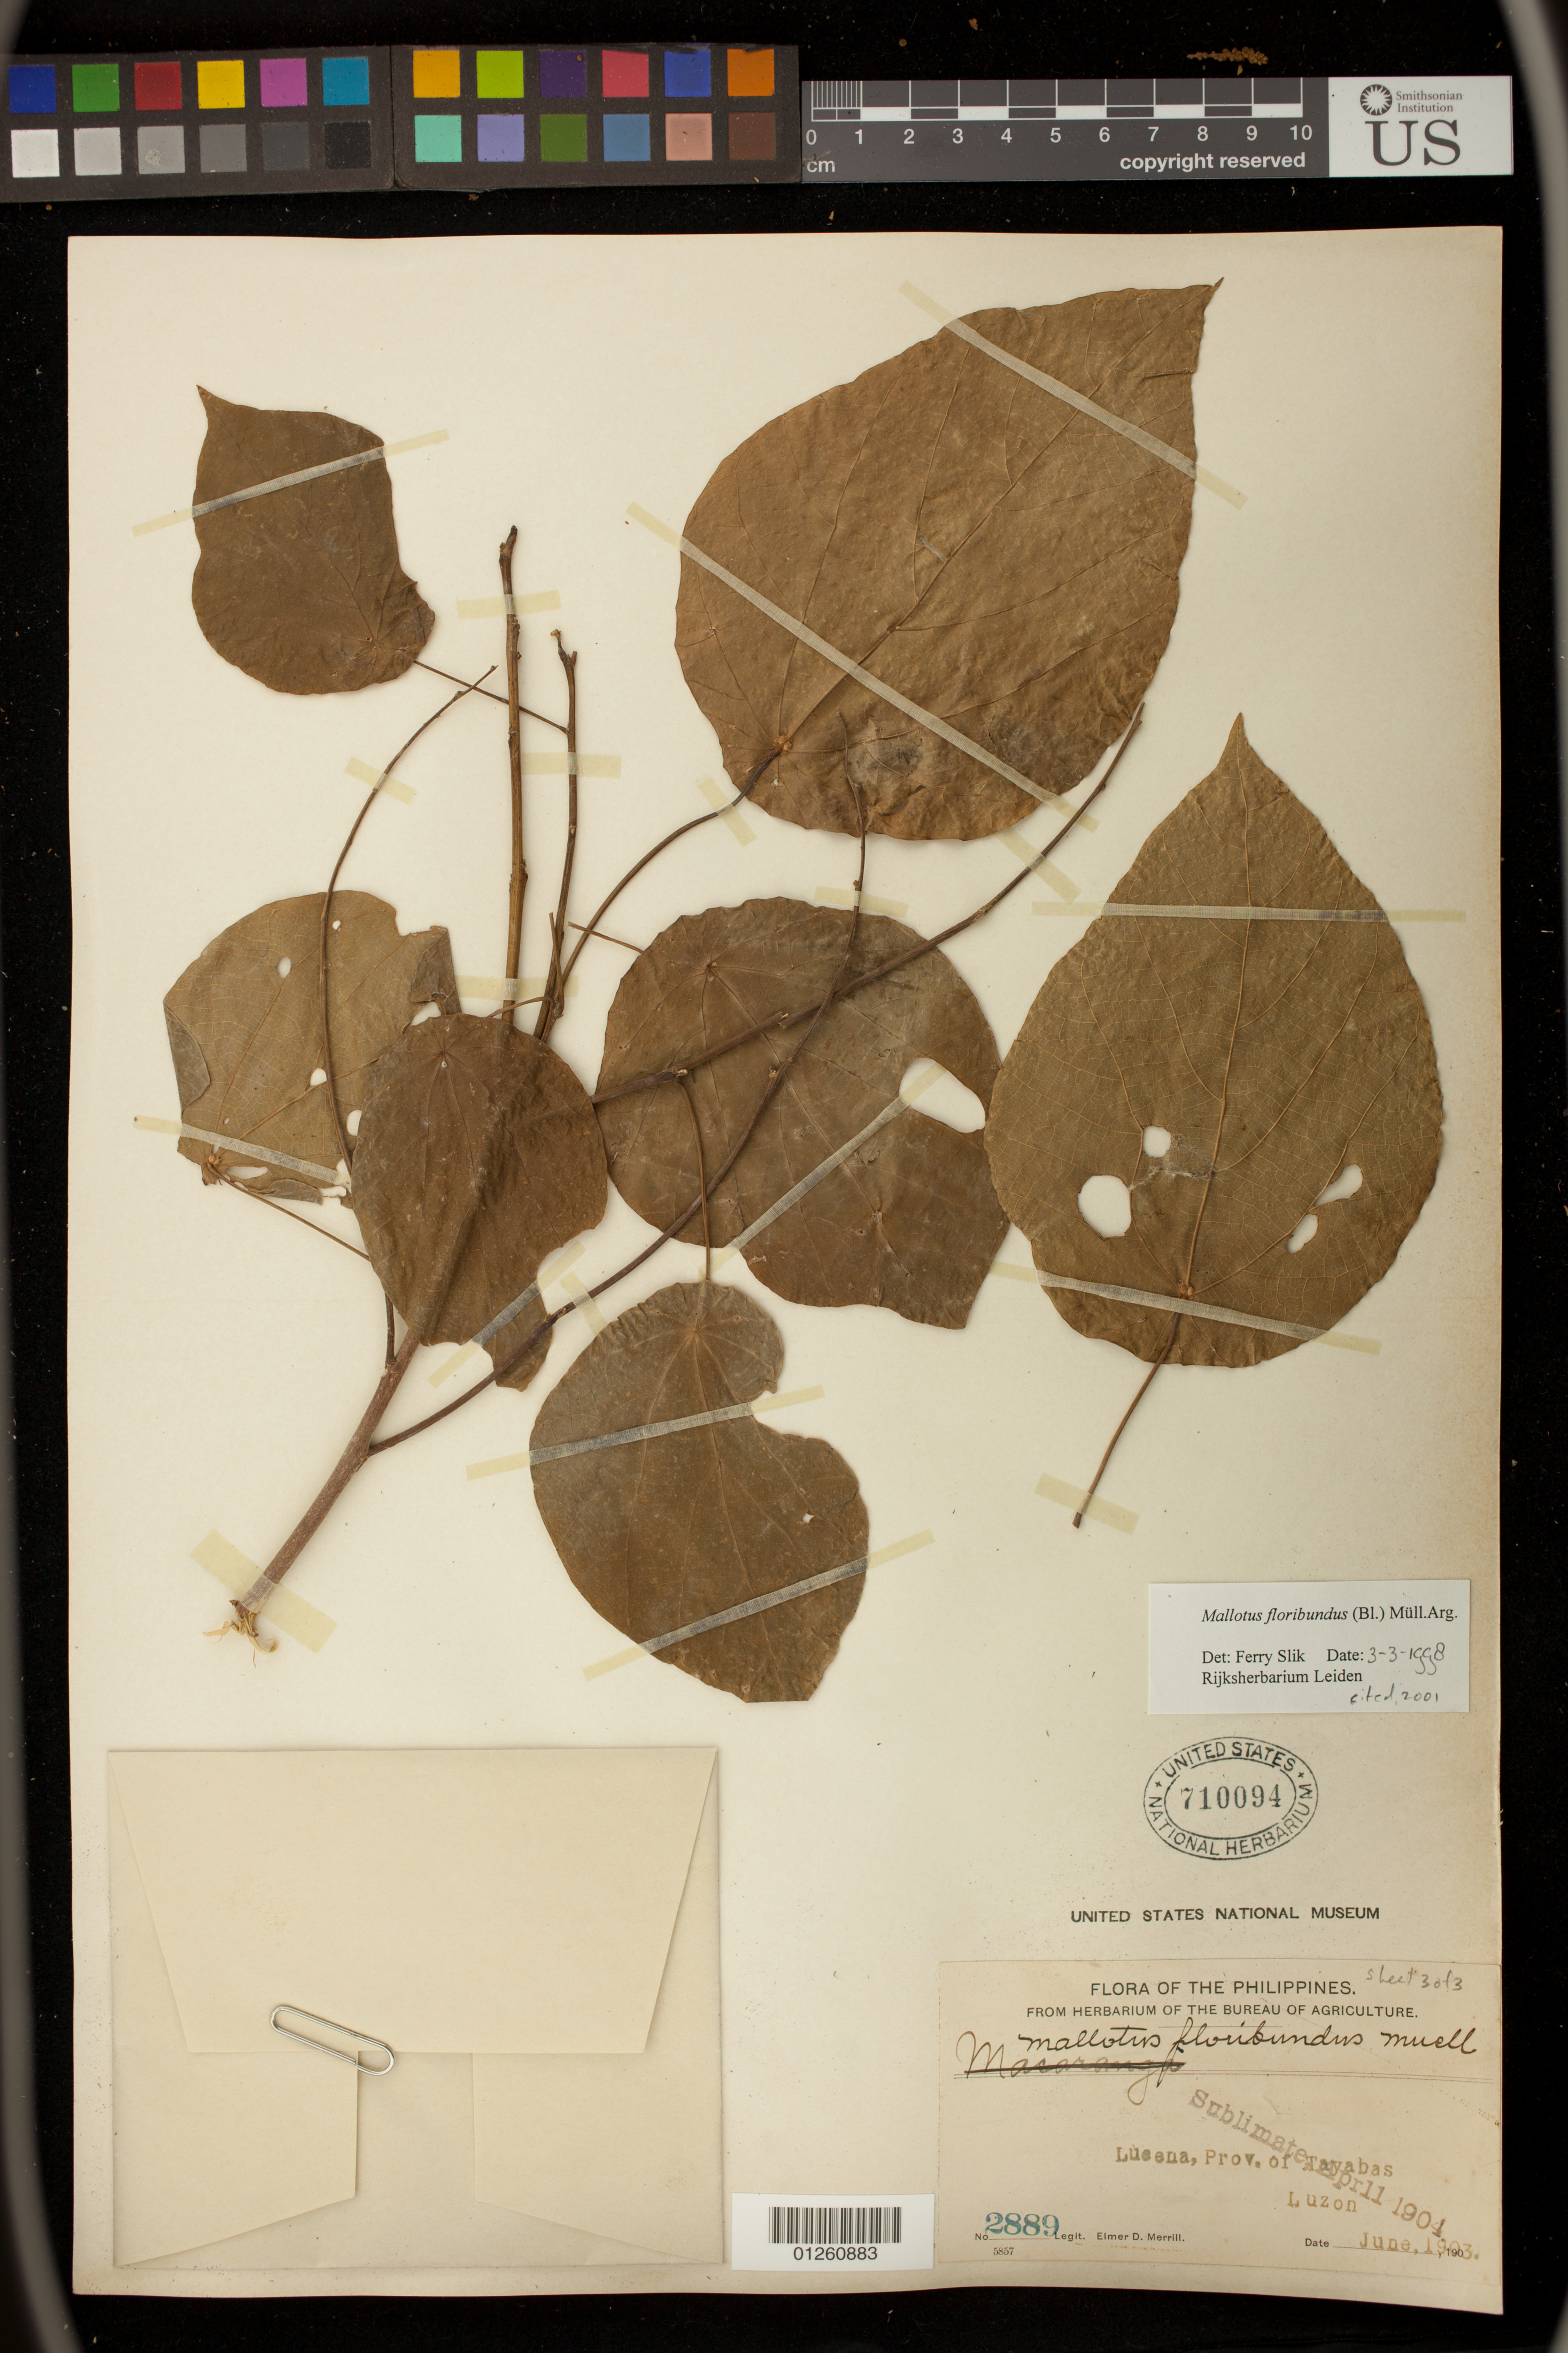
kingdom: Plantae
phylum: Tracheophyta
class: Magnoliopsida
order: Malpighiales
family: Euphorbiaceae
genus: Mallotus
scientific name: Mallotus floribundus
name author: (Blume) Müll. Arg.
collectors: E. D. Merrill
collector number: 2889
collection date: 1903-06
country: Philippines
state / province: Calabarzon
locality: Lucena, Prov. of Tayabas, Luzon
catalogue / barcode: US 710094